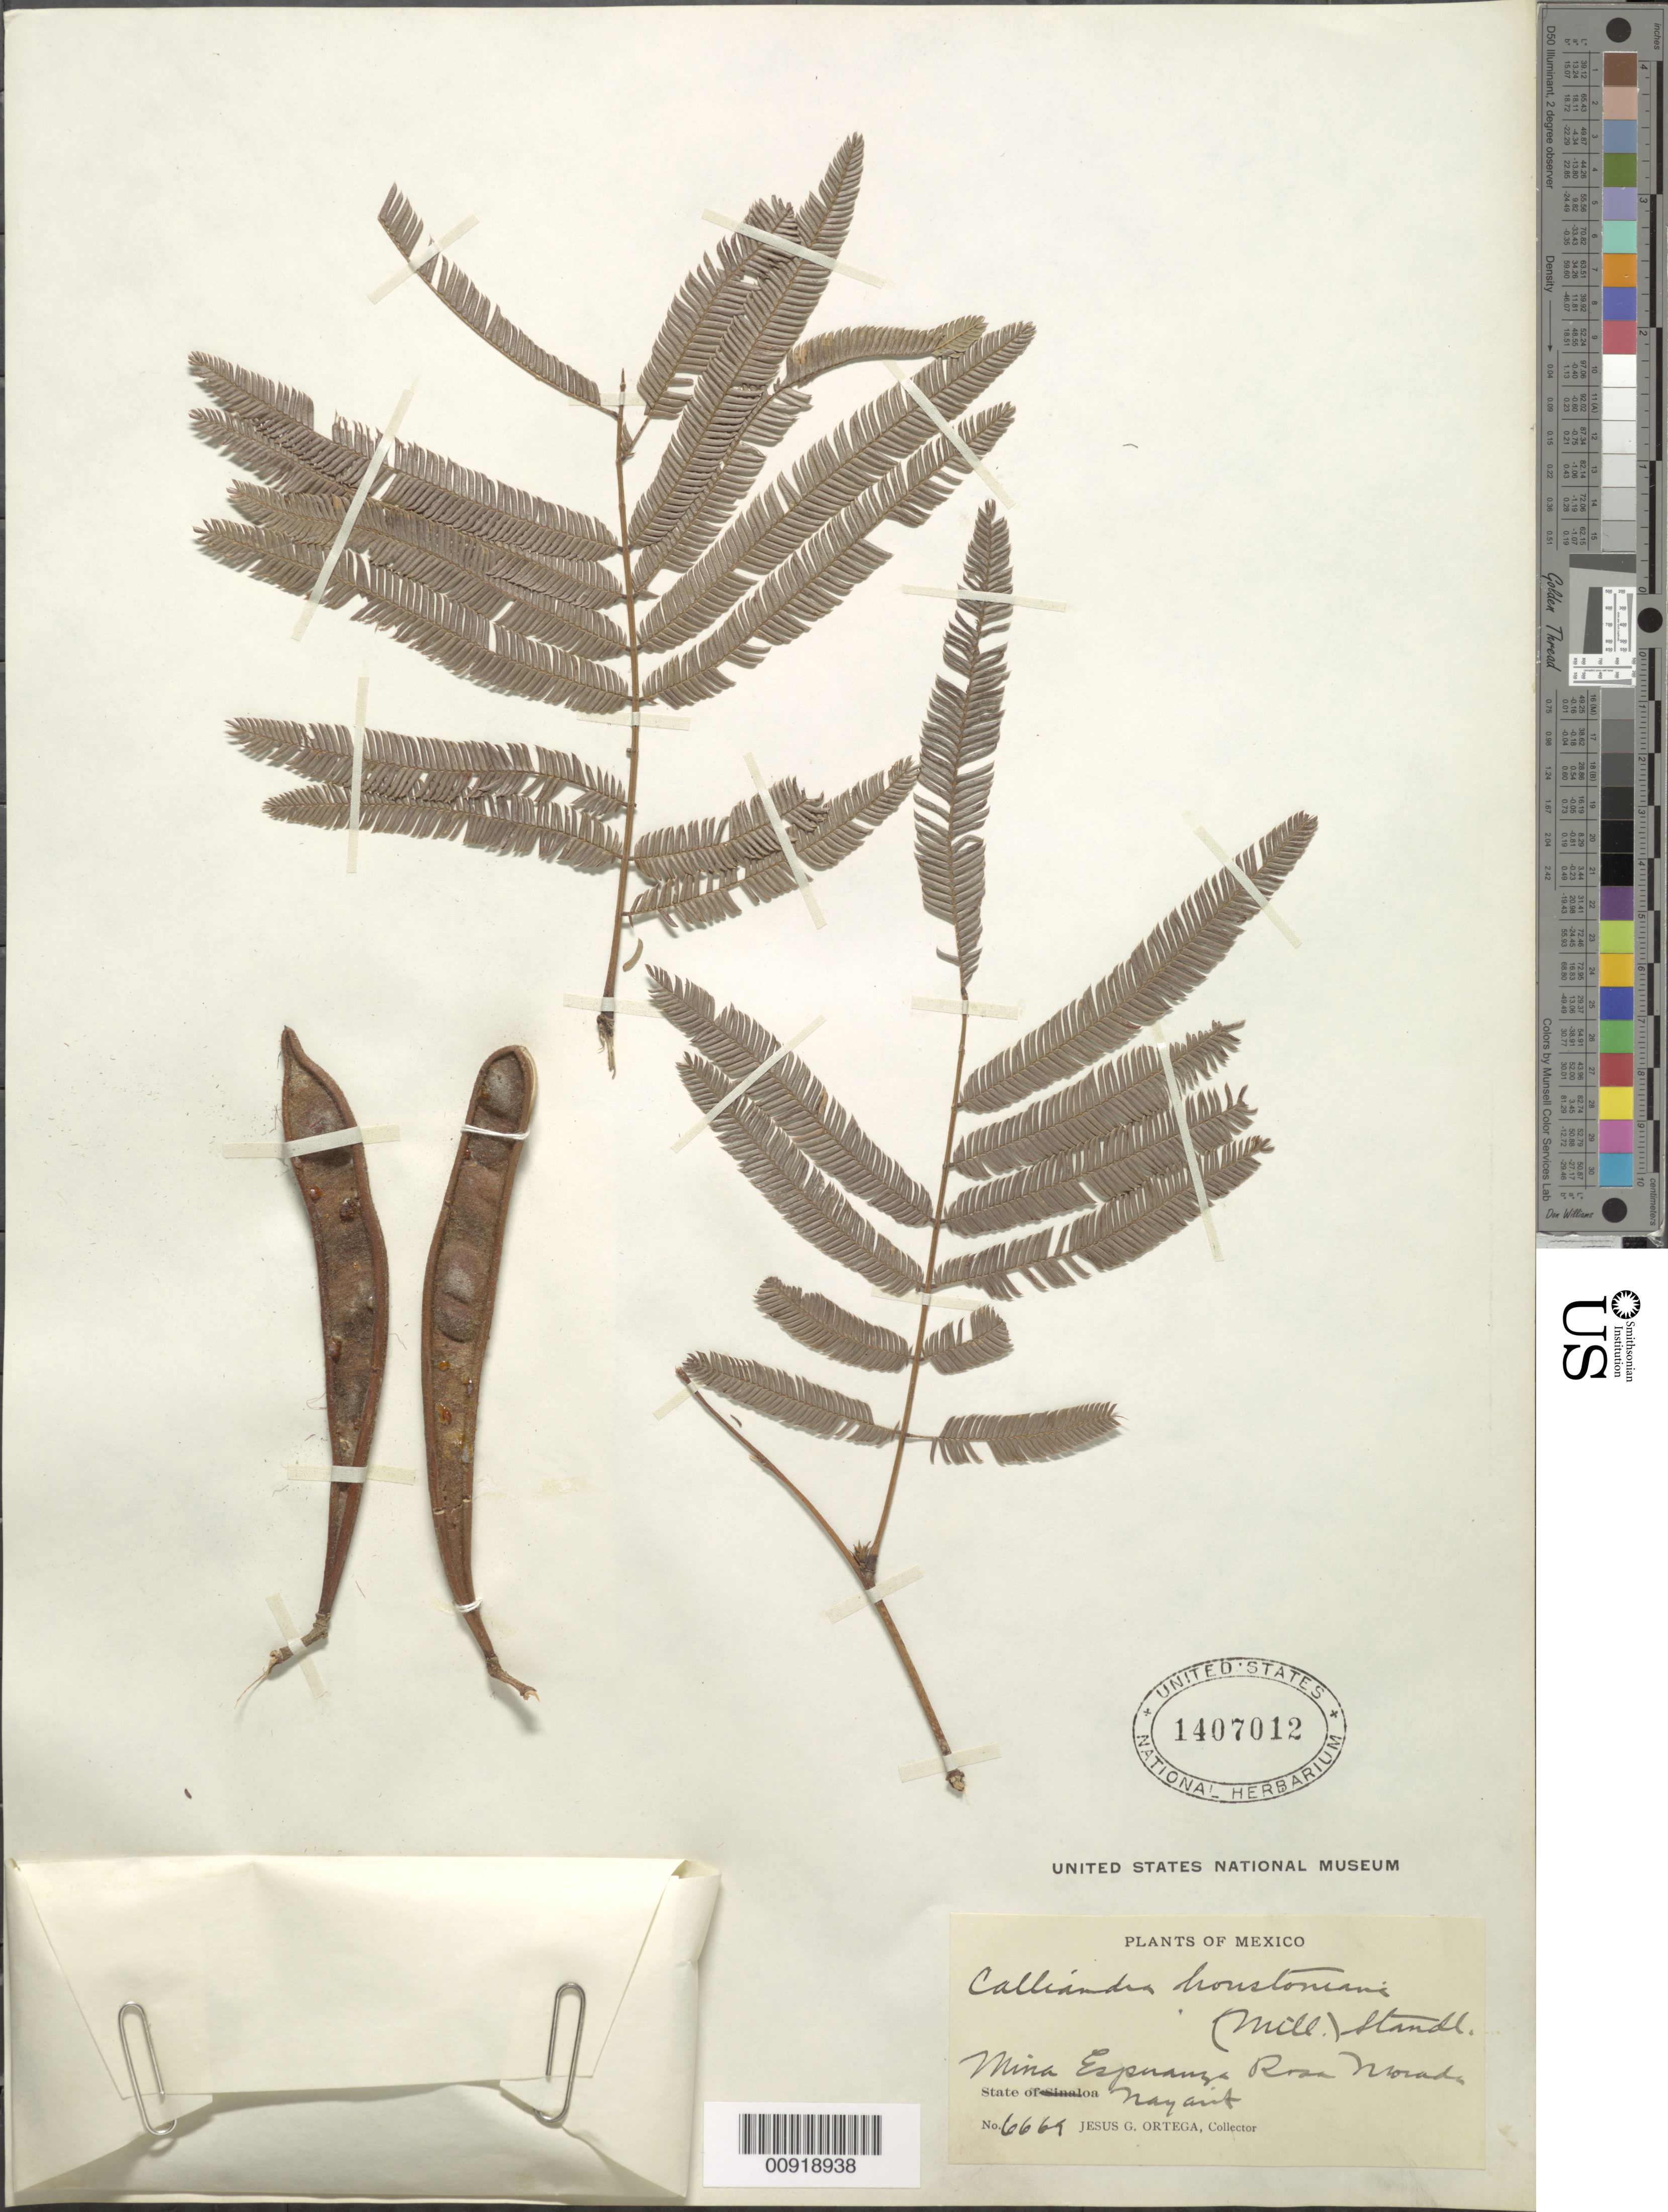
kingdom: Plantae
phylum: Tracheophyta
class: Magnoliopsida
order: Fabales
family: Fabaceae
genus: Calliandra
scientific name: Calliandra houstoniana var. houstoniana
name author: (Mill.) Standl.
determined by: Strong, Mark T., (BOT), Smithsonian Institution - National Museum of Natural History (UNITED STATES)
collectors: J. Ortega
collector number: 6669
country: Mexico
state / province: Nayarit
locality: Mina Esperanza, Rosa Morada, State of Nayarit.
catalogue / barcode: US 1407012